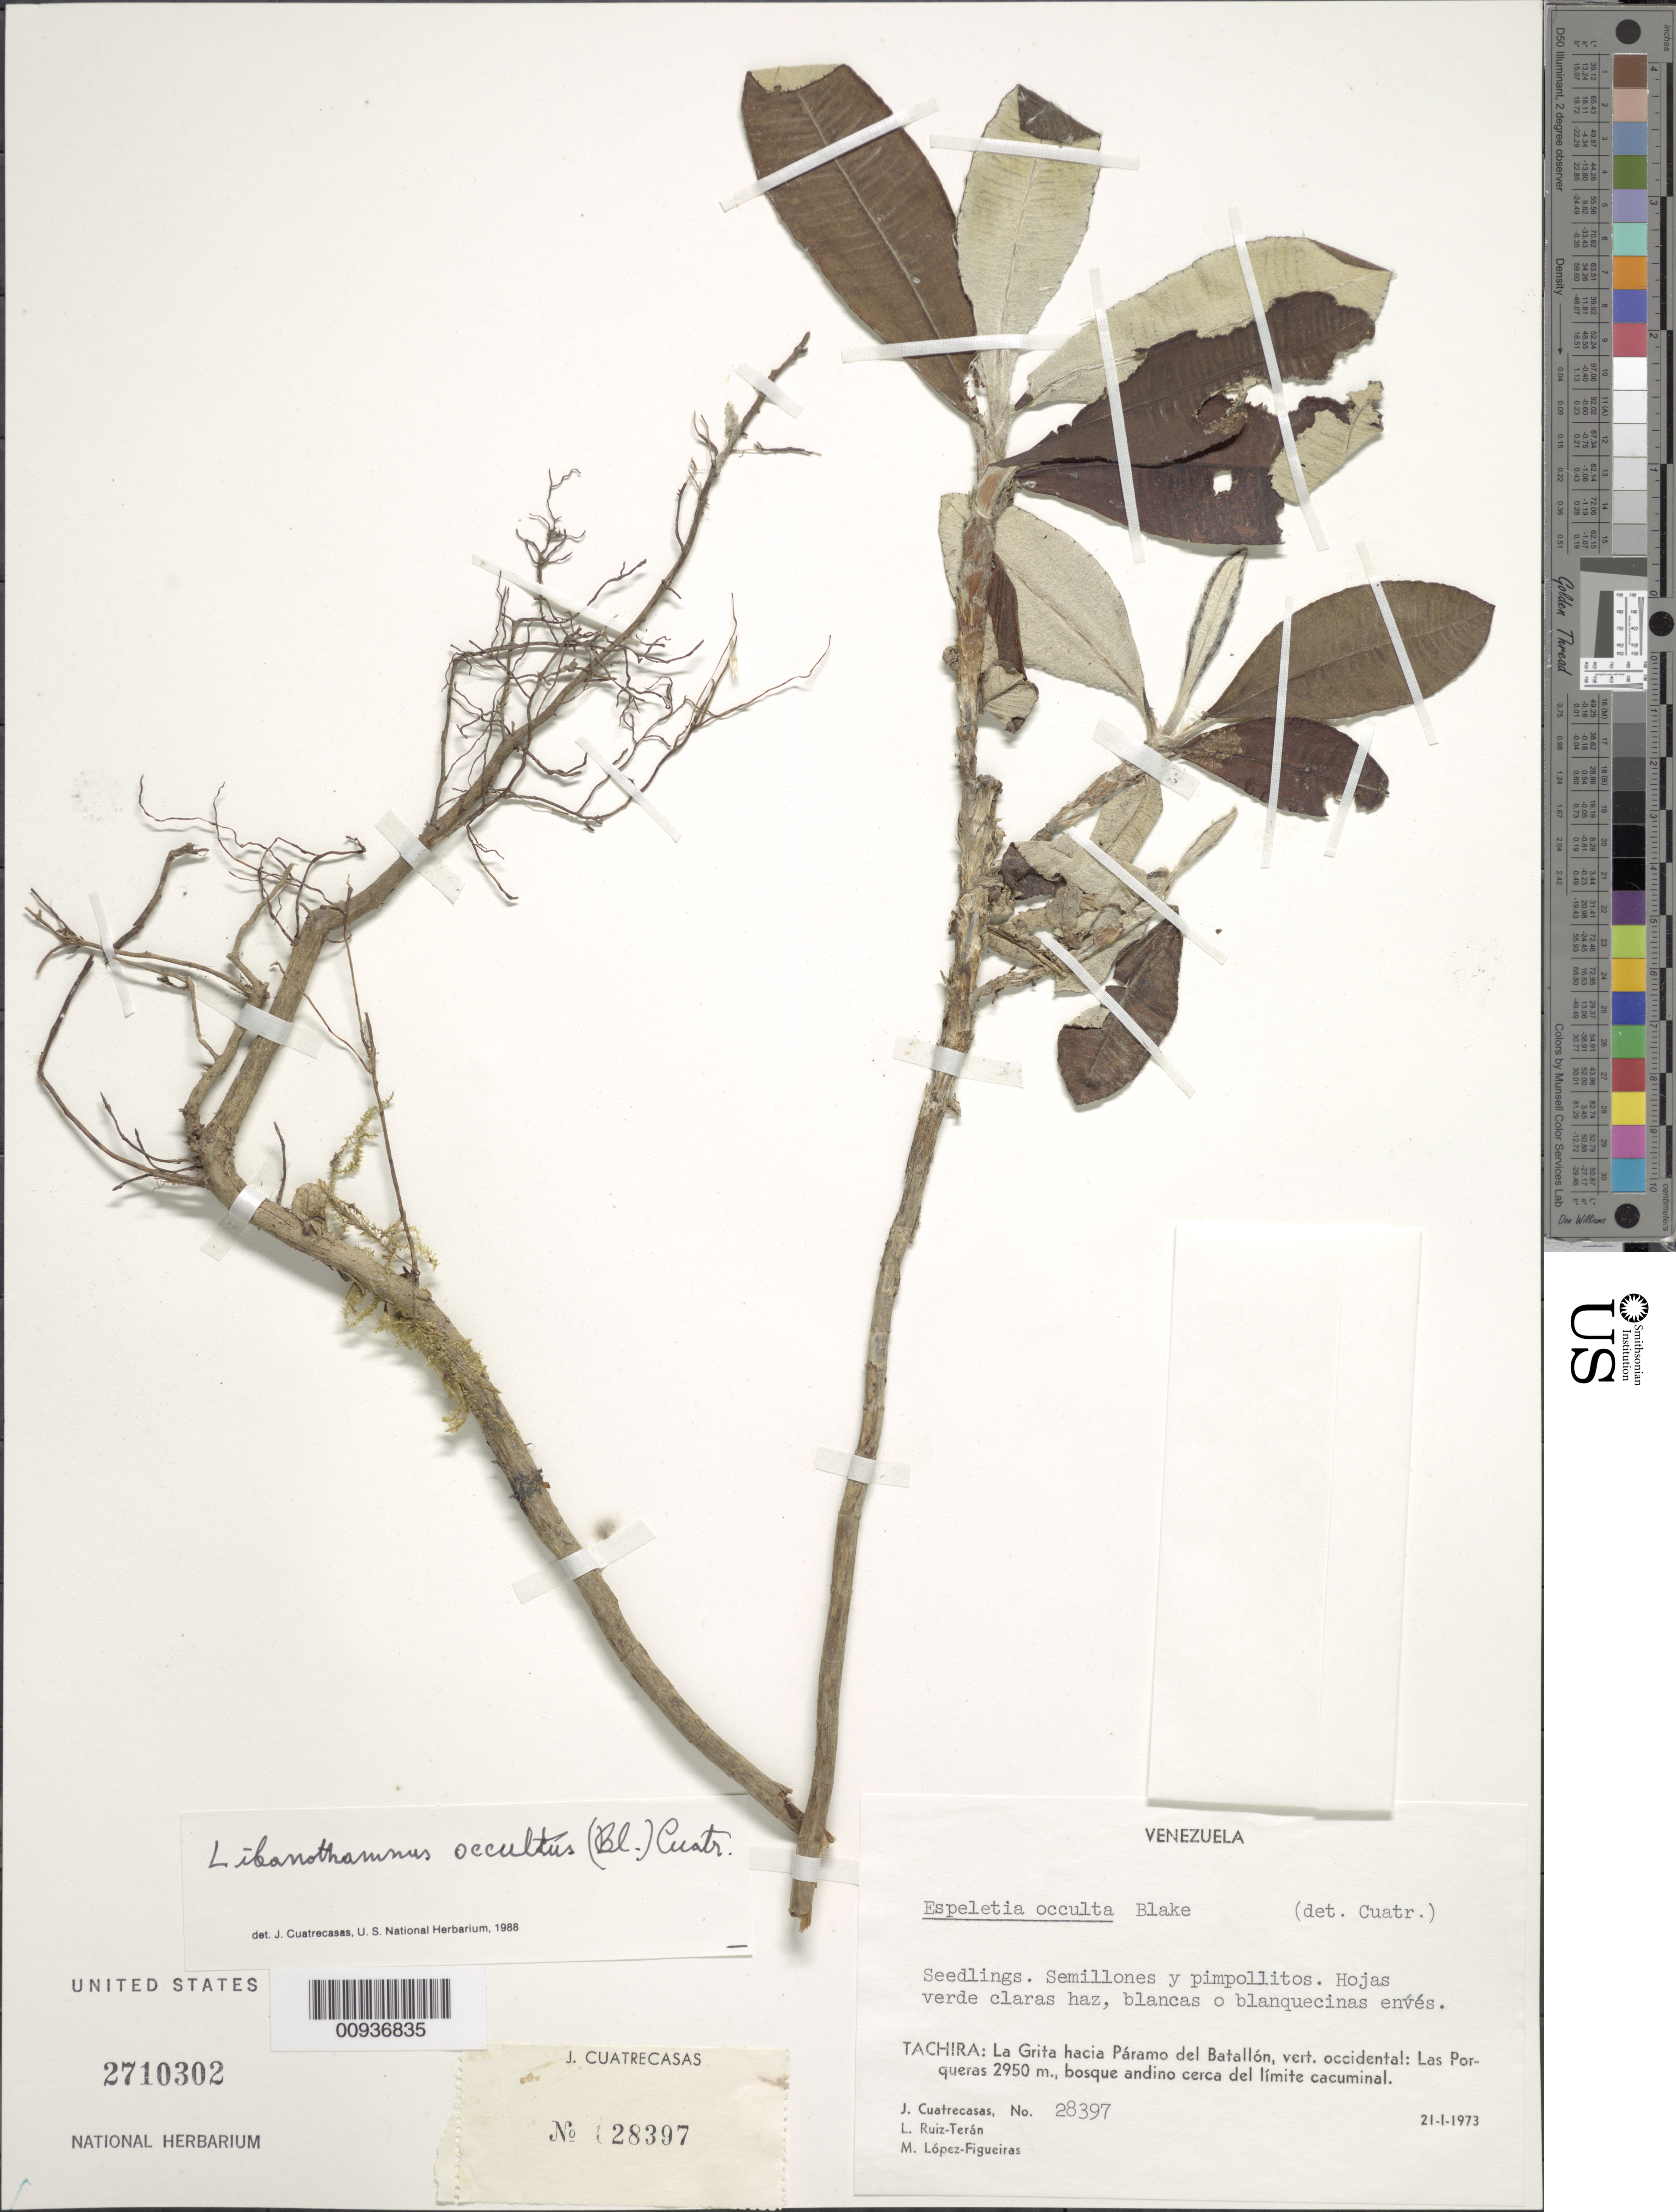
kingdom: Plantae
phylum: Tracheophyta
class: Magnoliopsida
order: Asterales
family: Asteraceae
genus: Libanothamnus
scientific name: Libanothamnus occultus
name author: (S.F. Blake) Cuatrec.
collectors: J. Cuatrecasas, L. E. Ruíz-Terán & M. López Figueiras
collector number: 28397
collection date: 1973-01-21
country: Venezuela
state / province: Táchira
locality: La Grita hacia Páramo del Batallón, vert. Occidental: Las Porqueras.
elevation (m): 2950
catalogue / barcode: US 2710302